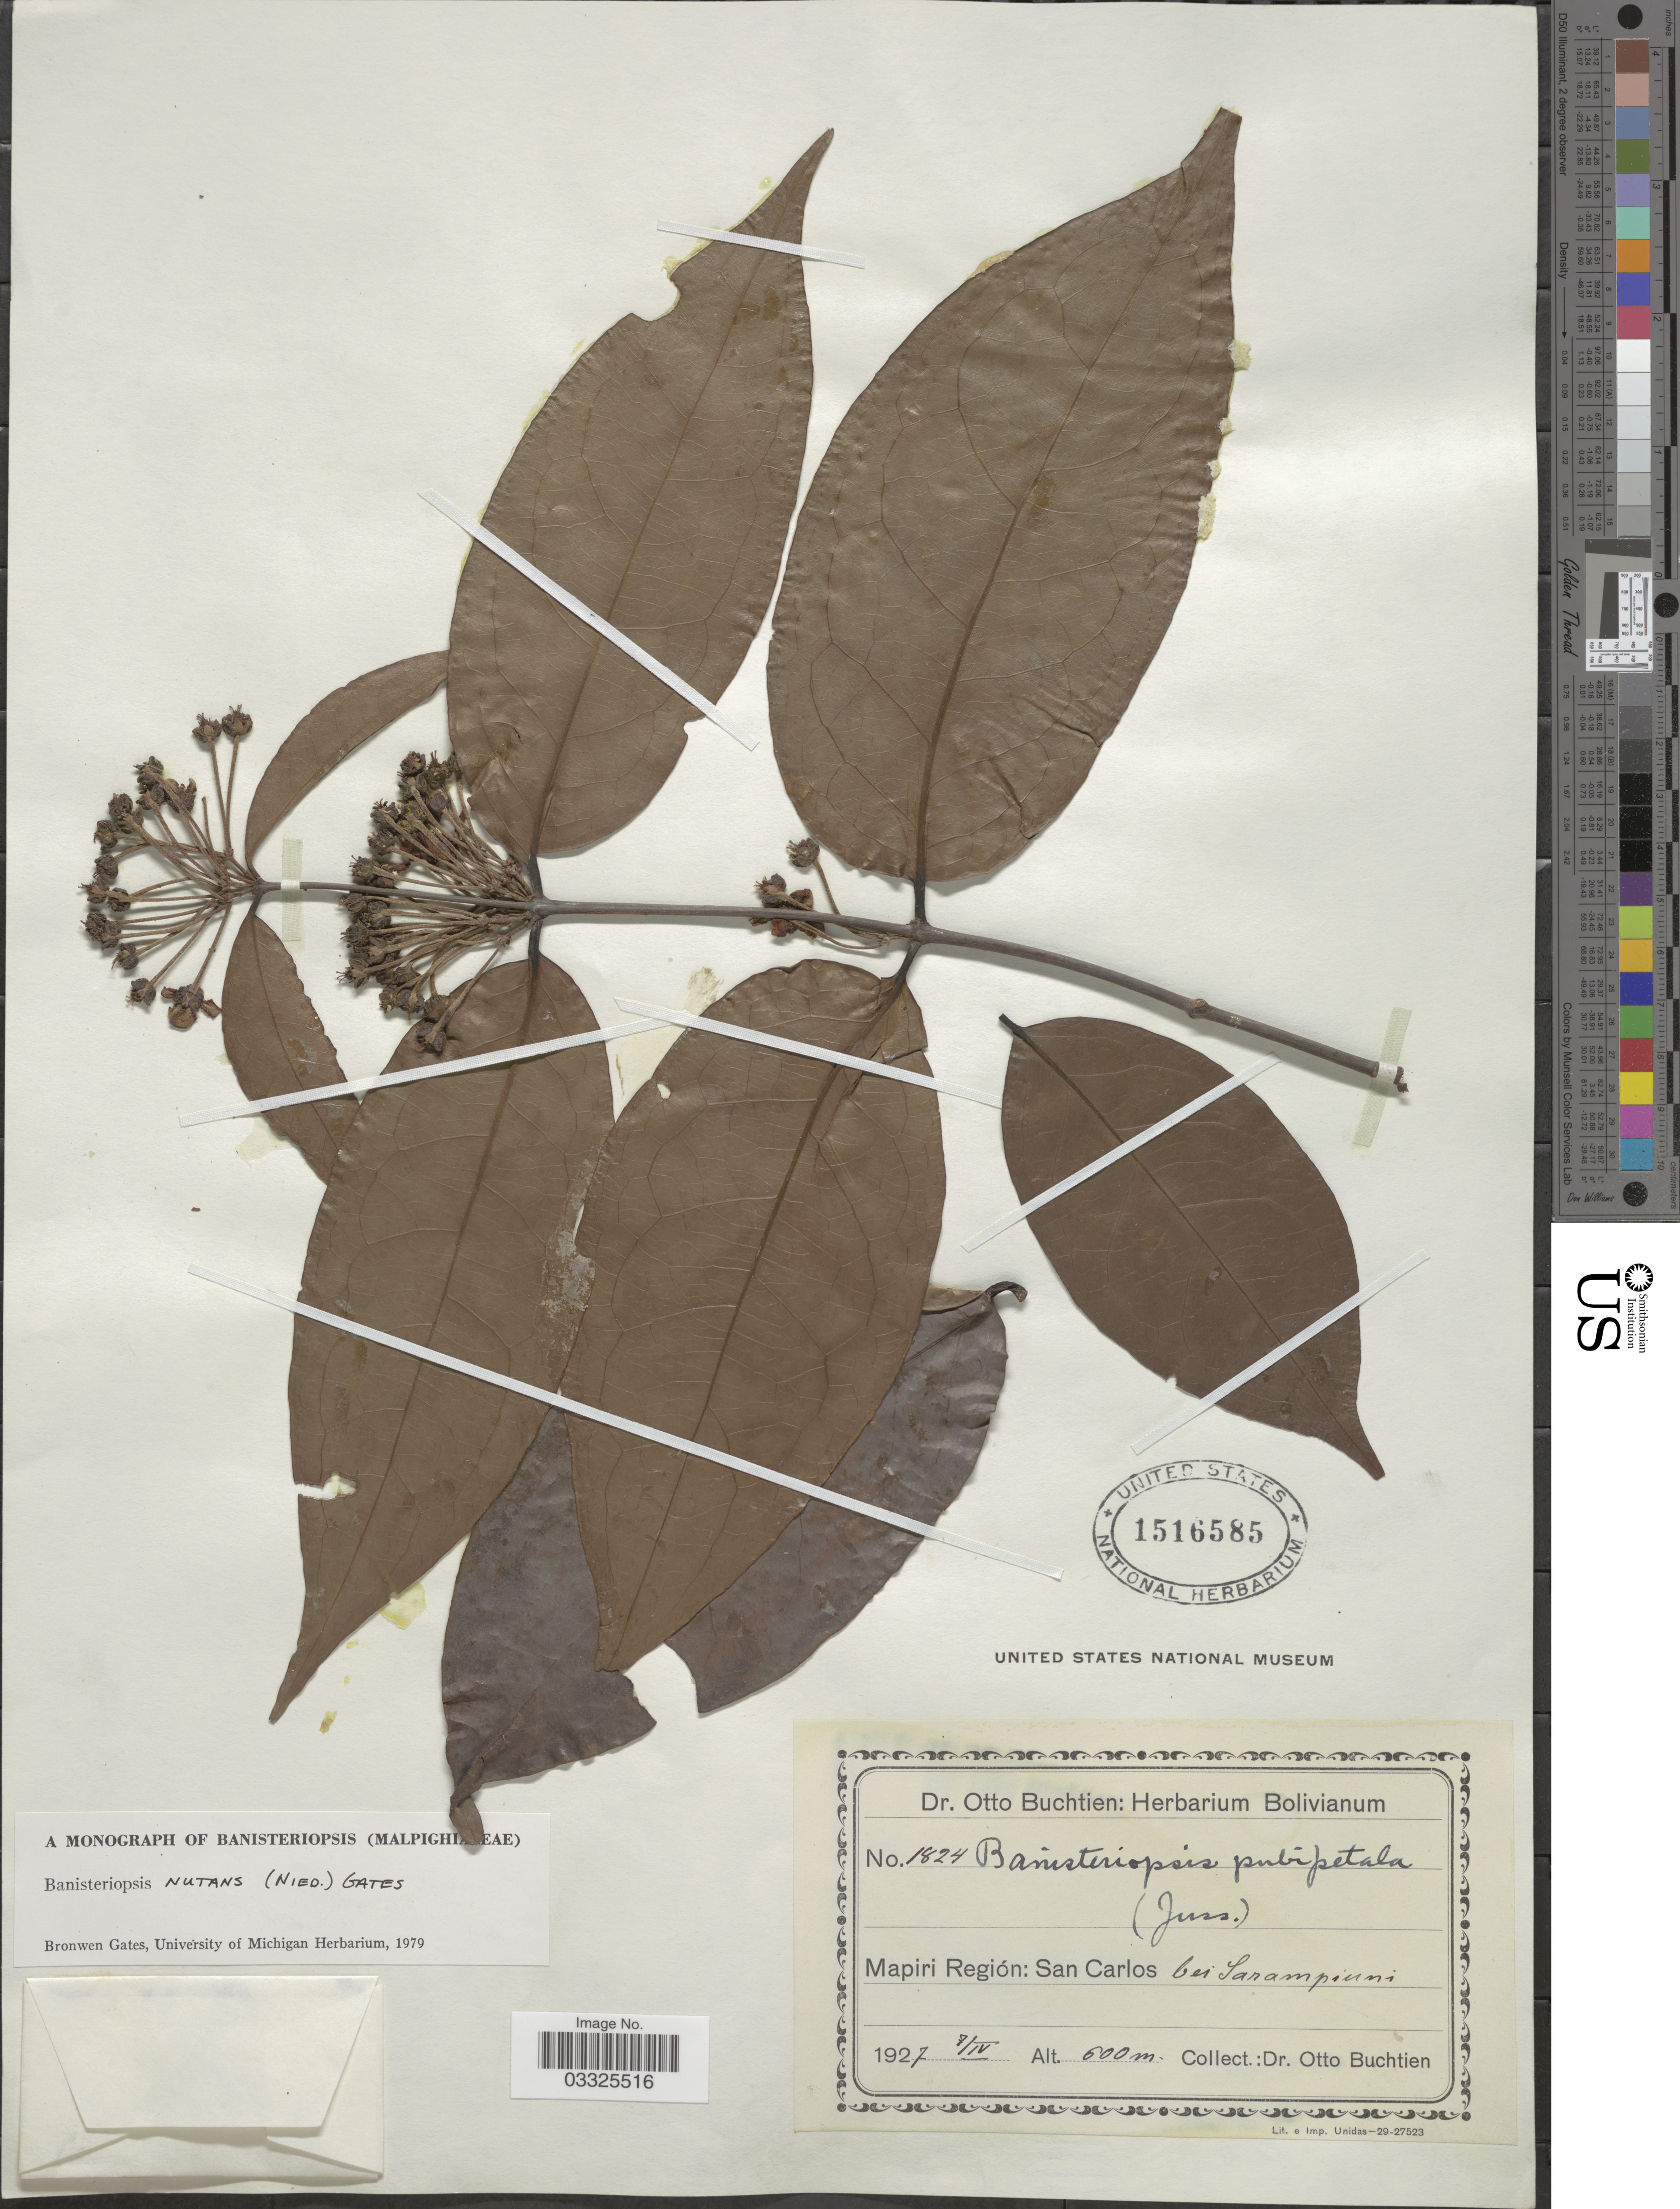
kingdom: Plantae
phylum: Tracheophyta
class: Magnoliopsida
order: Malpighiales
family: Malpighiaceae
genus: Banisteriopsis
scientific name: Banisteriopsis nutans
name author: (Poepp. ex Nied.) B. Gates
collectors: O. Buchtien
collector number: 1824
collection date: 1927-04-07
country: Bolivia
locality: Mapiri Región: San Carlos bei Sarampiuni.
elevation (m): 600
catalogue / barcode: US 1516585